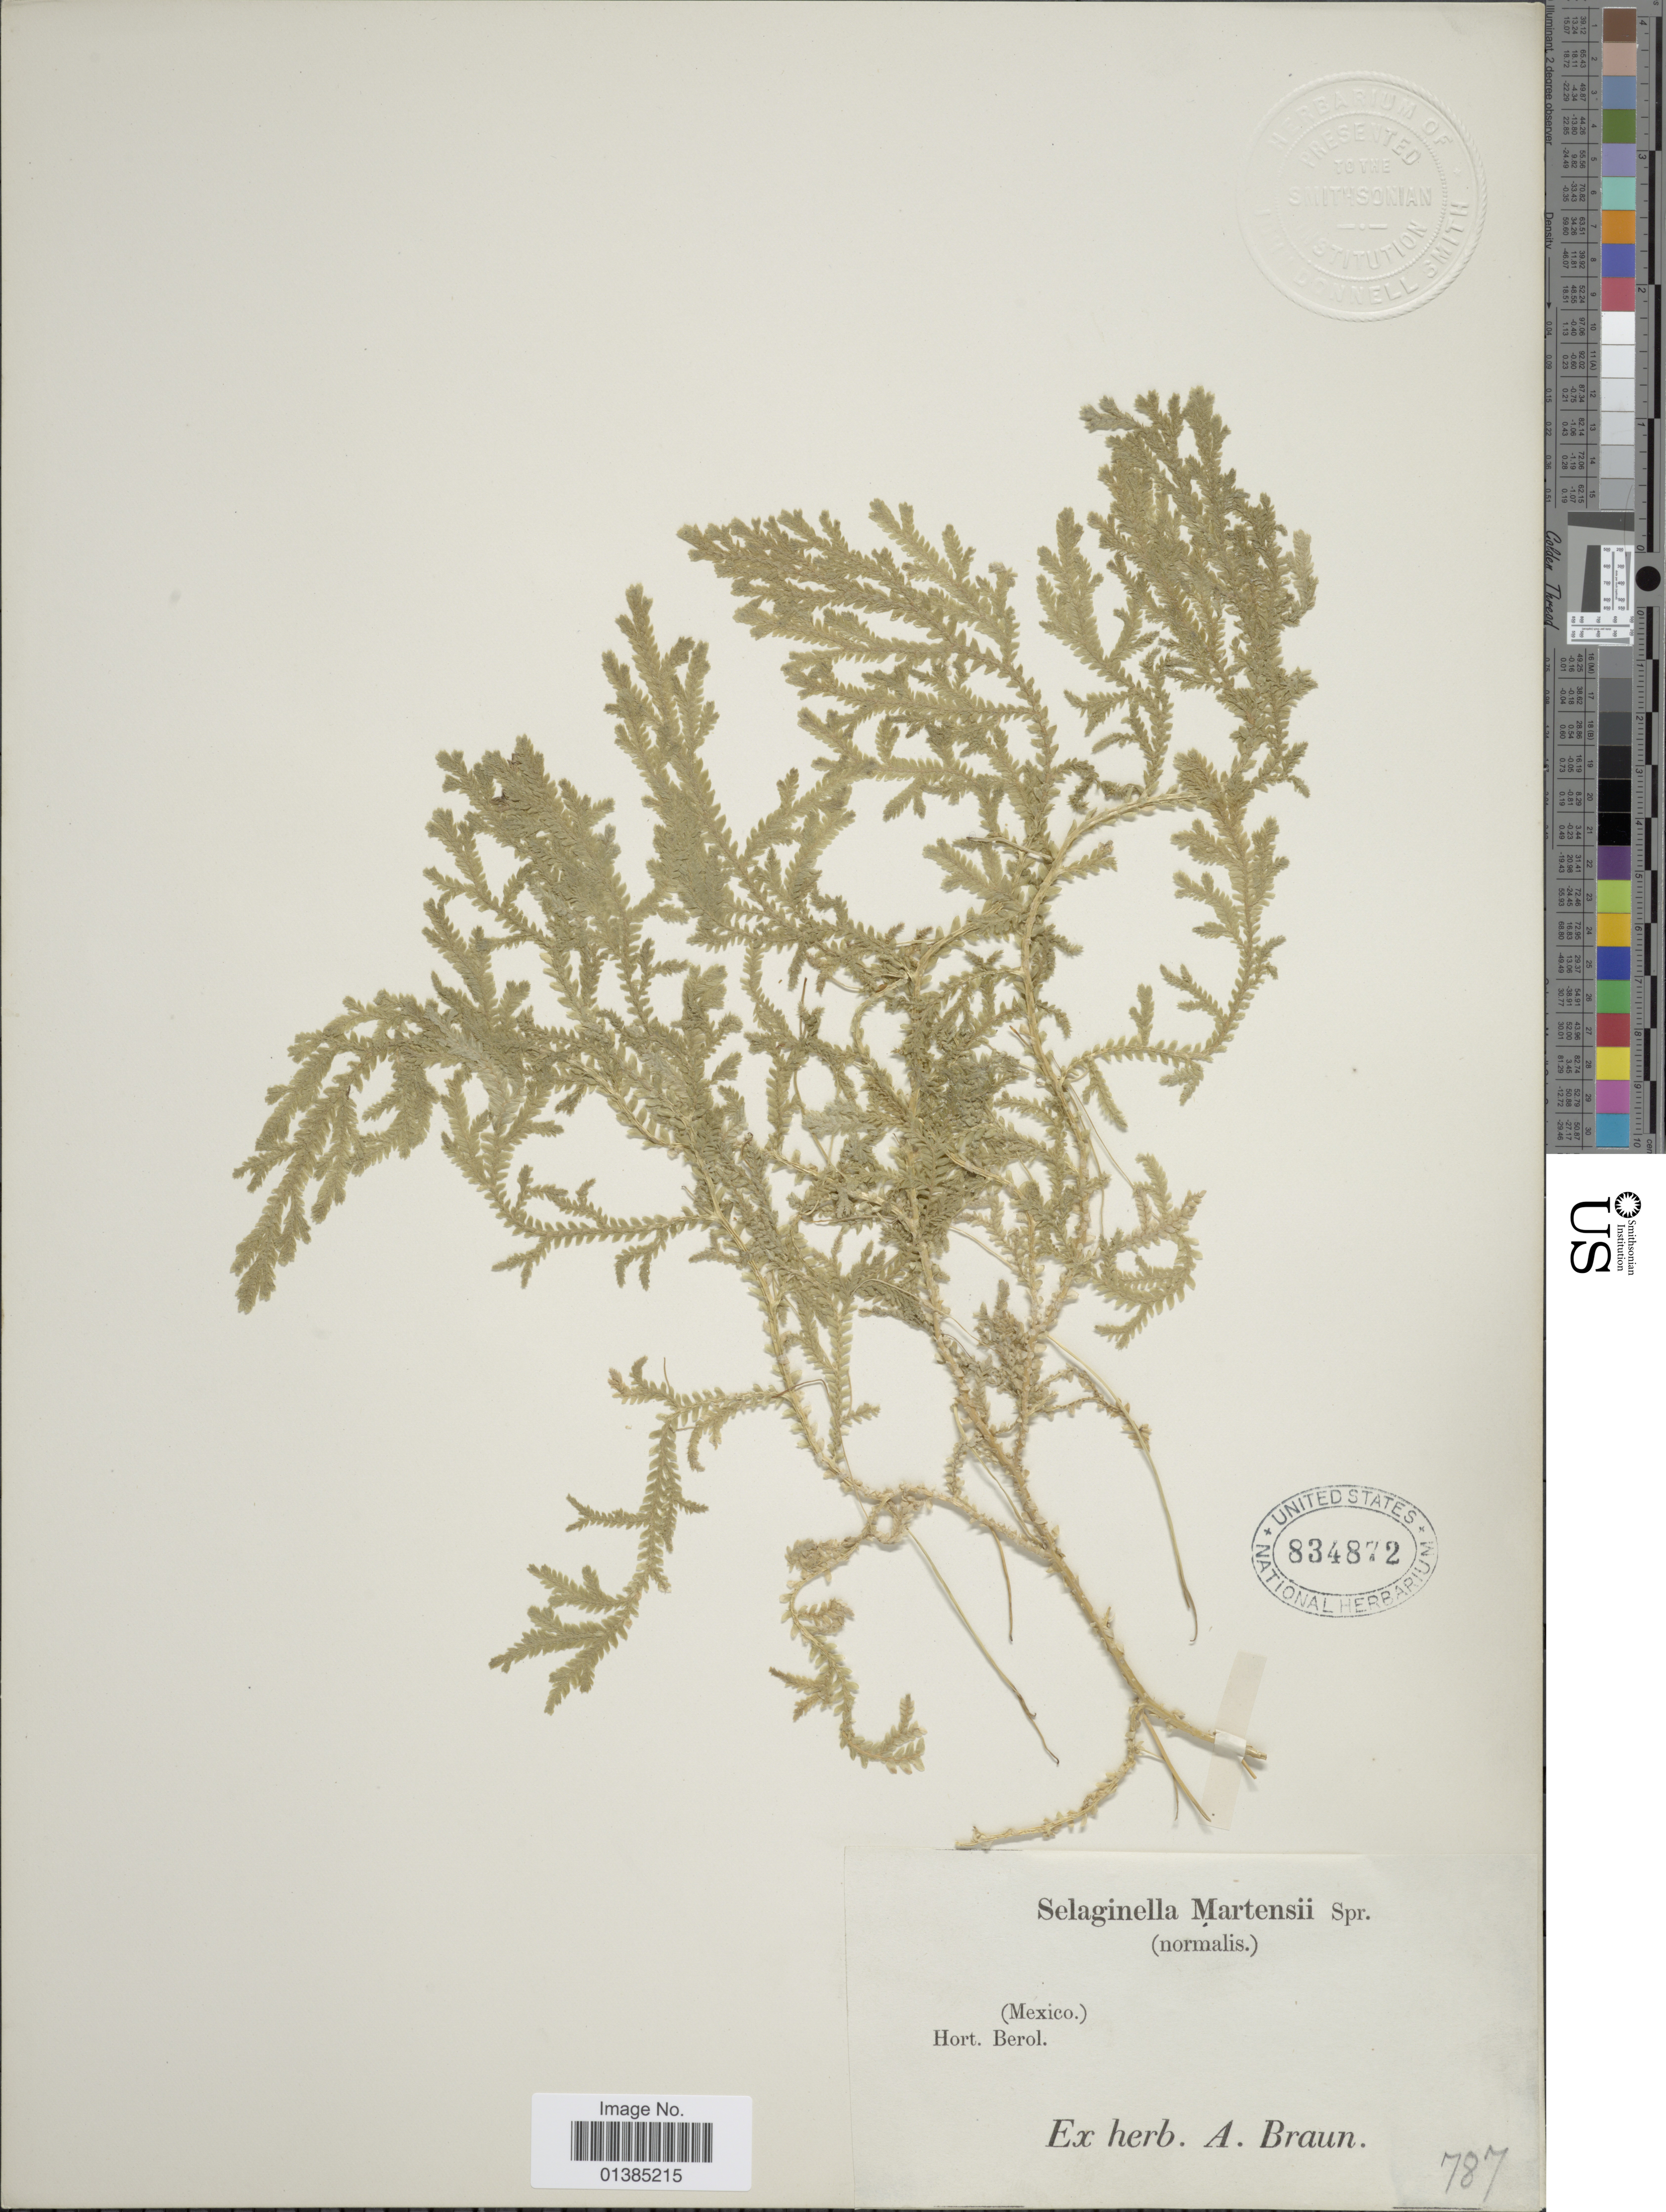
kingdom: Plantae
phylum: Tracheophyta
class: Lycopodiopsida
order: Selaginellales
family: Selaginellaceae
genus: Selaginella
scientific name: Selaginella martensii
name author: Spring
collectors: ex herb. A. Braun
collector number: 787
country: Mexico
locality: Hort. Berol.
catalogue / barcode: US 834872